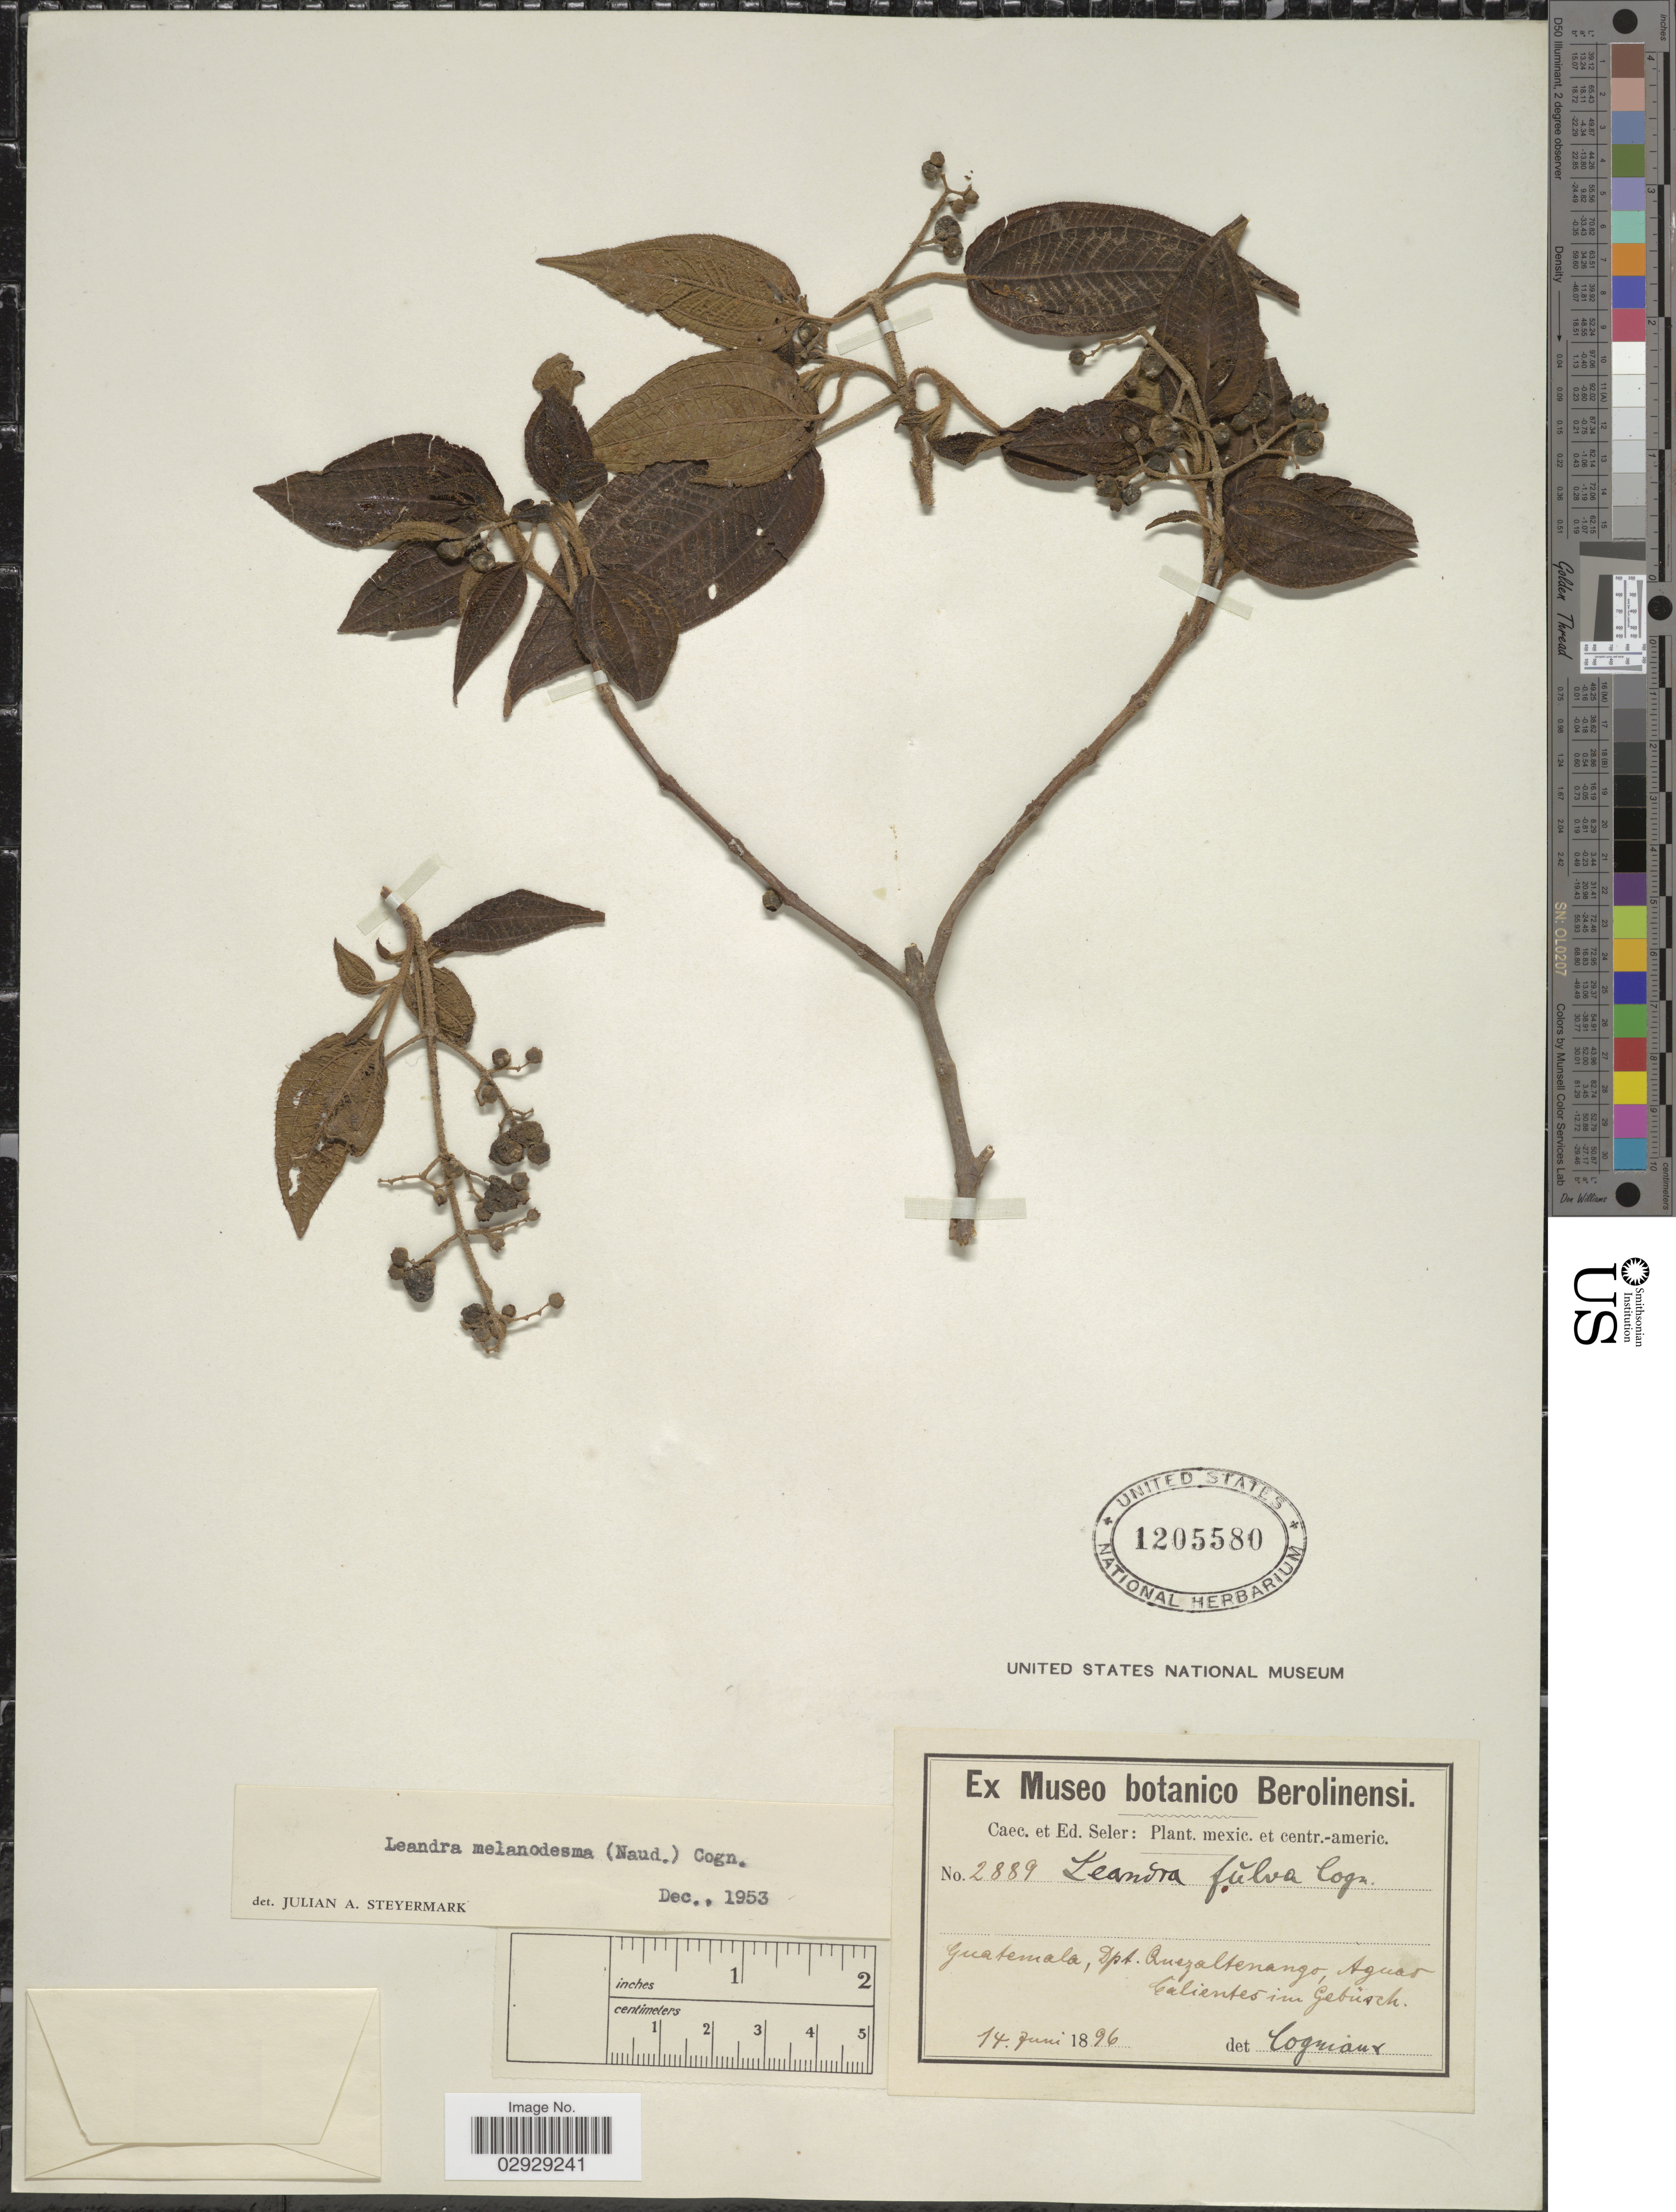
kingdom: Plantae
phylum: Tracheophyta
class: Magnoliopsida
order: Myrtales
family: Melastomataceae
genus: Leandra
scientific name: Leandra melanodesma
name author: (Naudin) Cogn.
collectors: C. Seler & E. G. Seler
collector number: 2889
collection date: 1896-06-14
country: Guatemala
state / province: Quetzaltenango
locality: Dpt. Quezaltenango, Aguas Calientes im Gebüsch.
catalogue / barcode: US 1205580